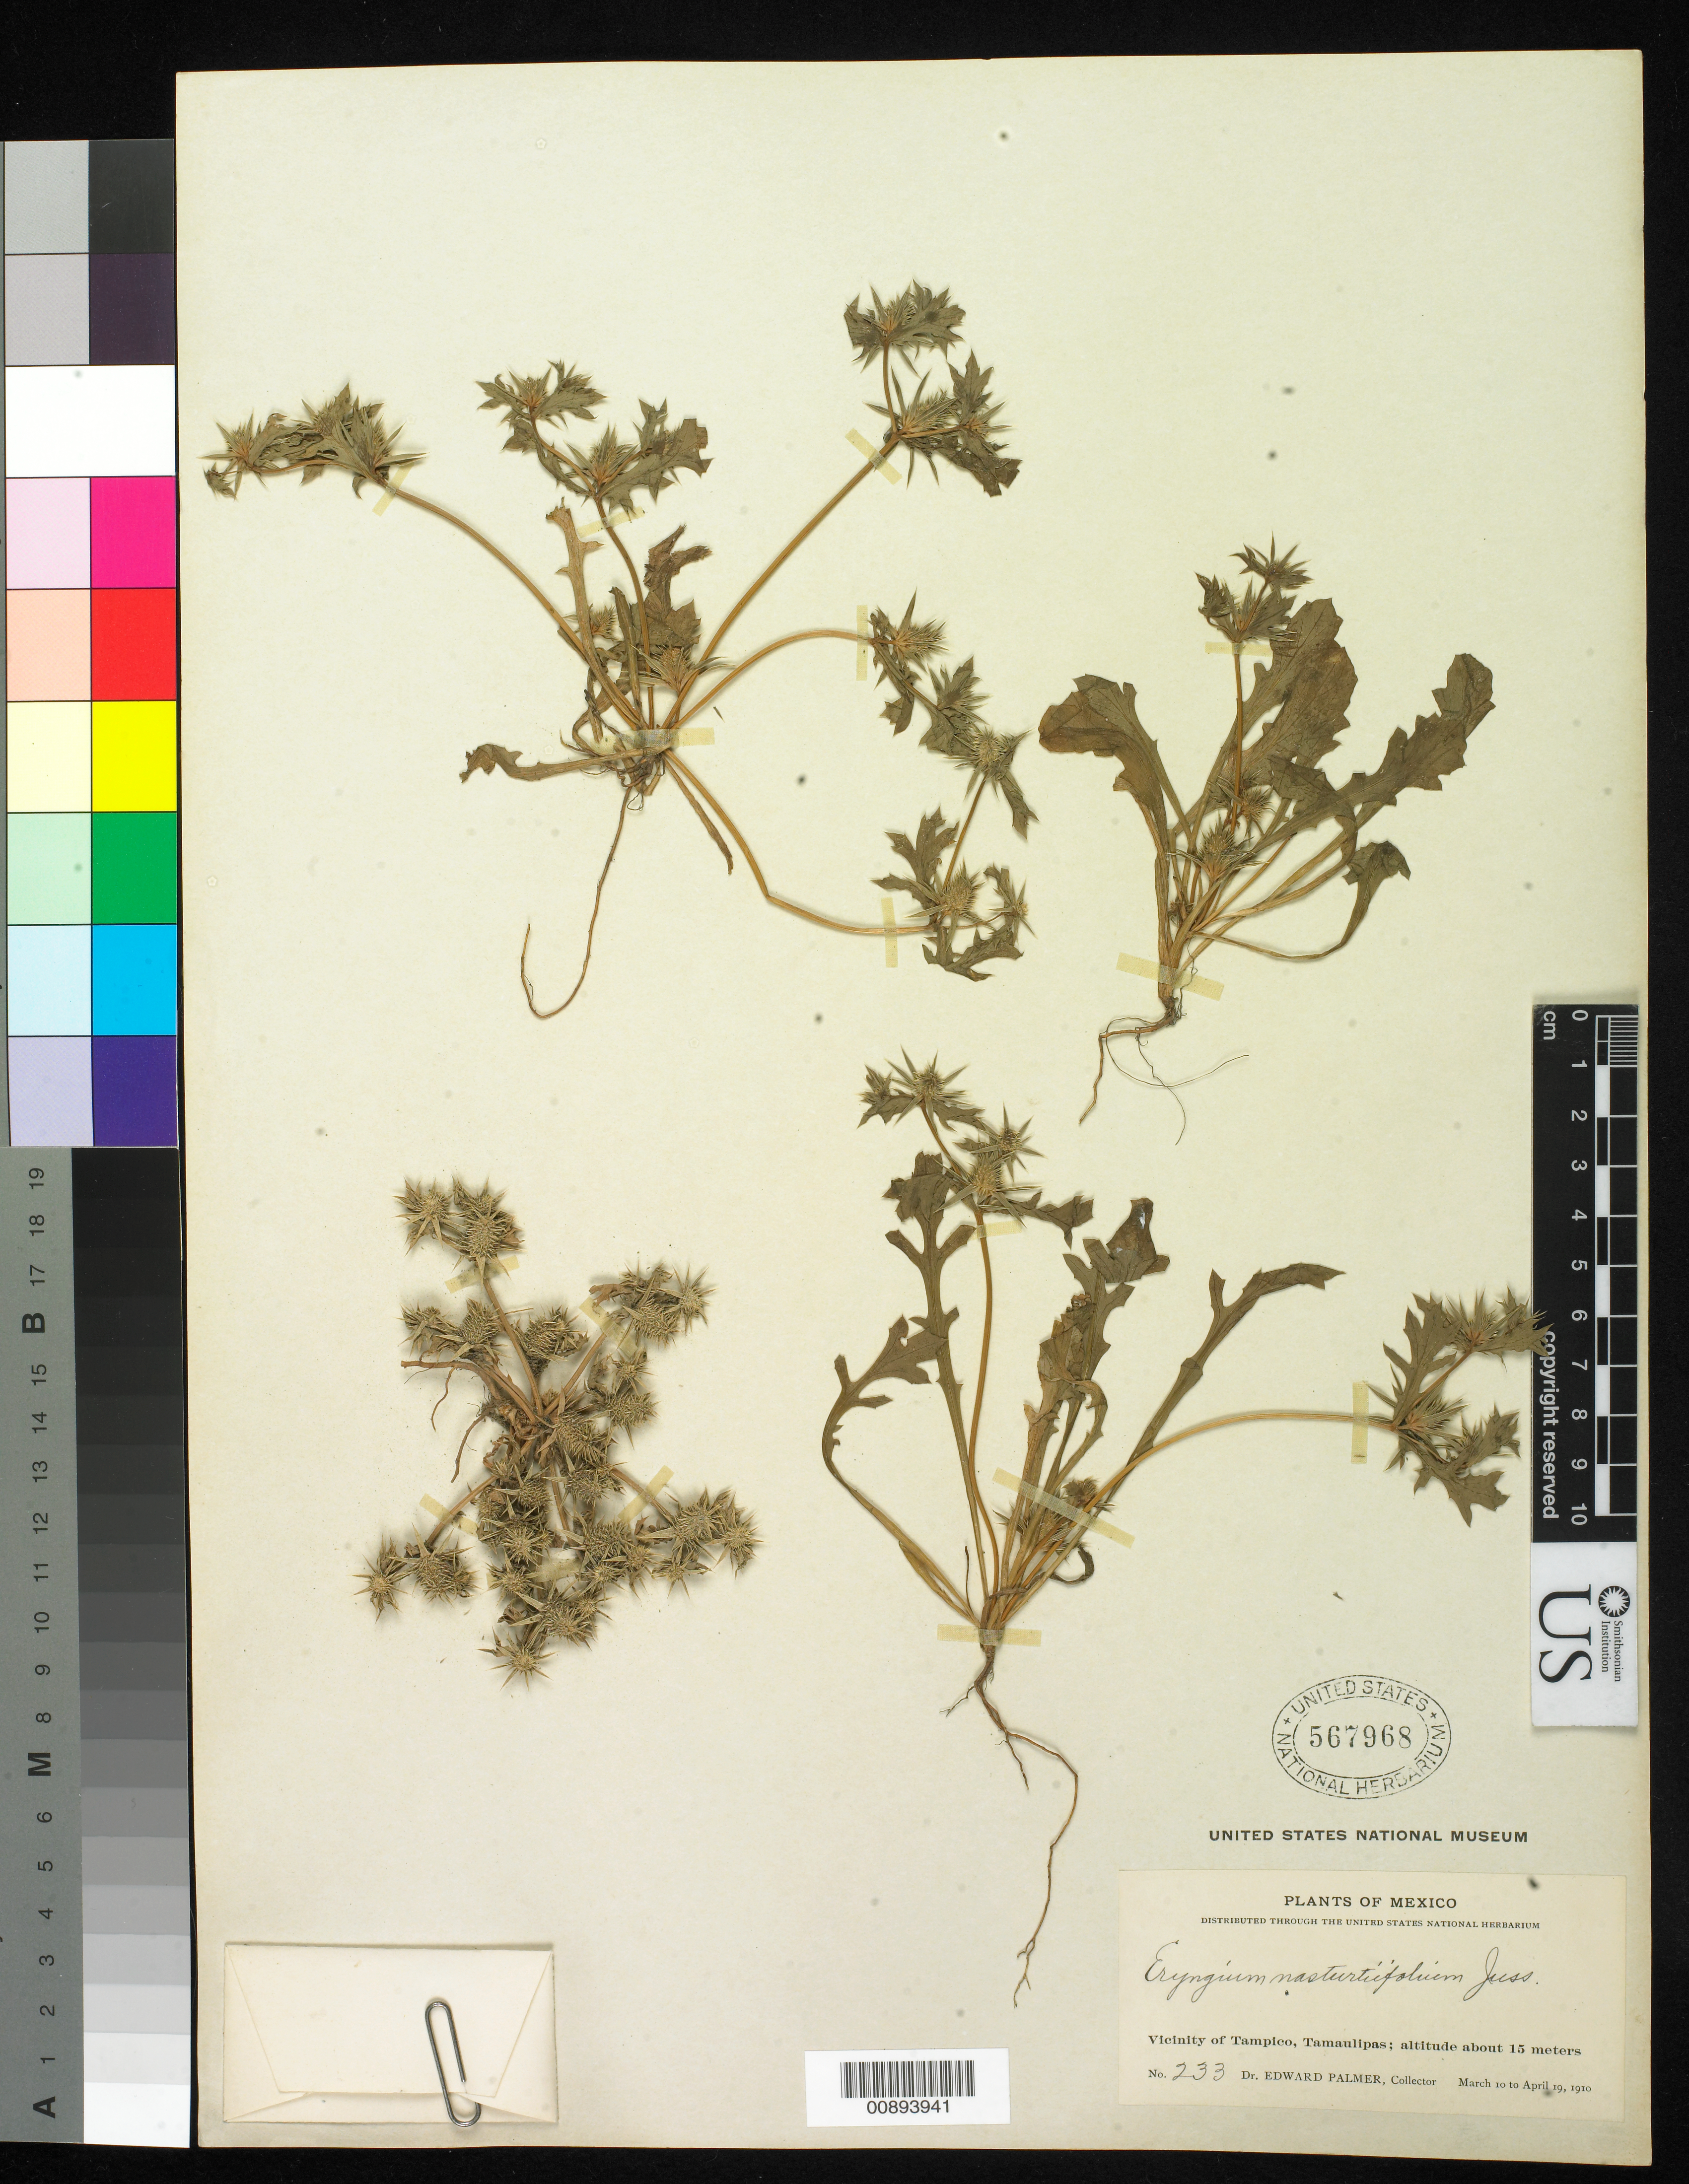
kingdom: Plantae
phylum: Tracheophyta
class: Magnoliopsida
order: Apiales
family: Apiaceae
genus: Eryngium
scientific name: Eryngium nasturtiifolium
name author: Juss. ex F. Delaroche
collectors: E. Palmer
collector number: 233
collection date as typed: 10 Mar 1910 to 19 Apr 1910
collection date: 1910-03-10/1910-04-19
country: Mexico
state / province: Tamaulipas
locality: Vicinity of Tampico, Tamaulipas.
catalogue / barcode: US 567968